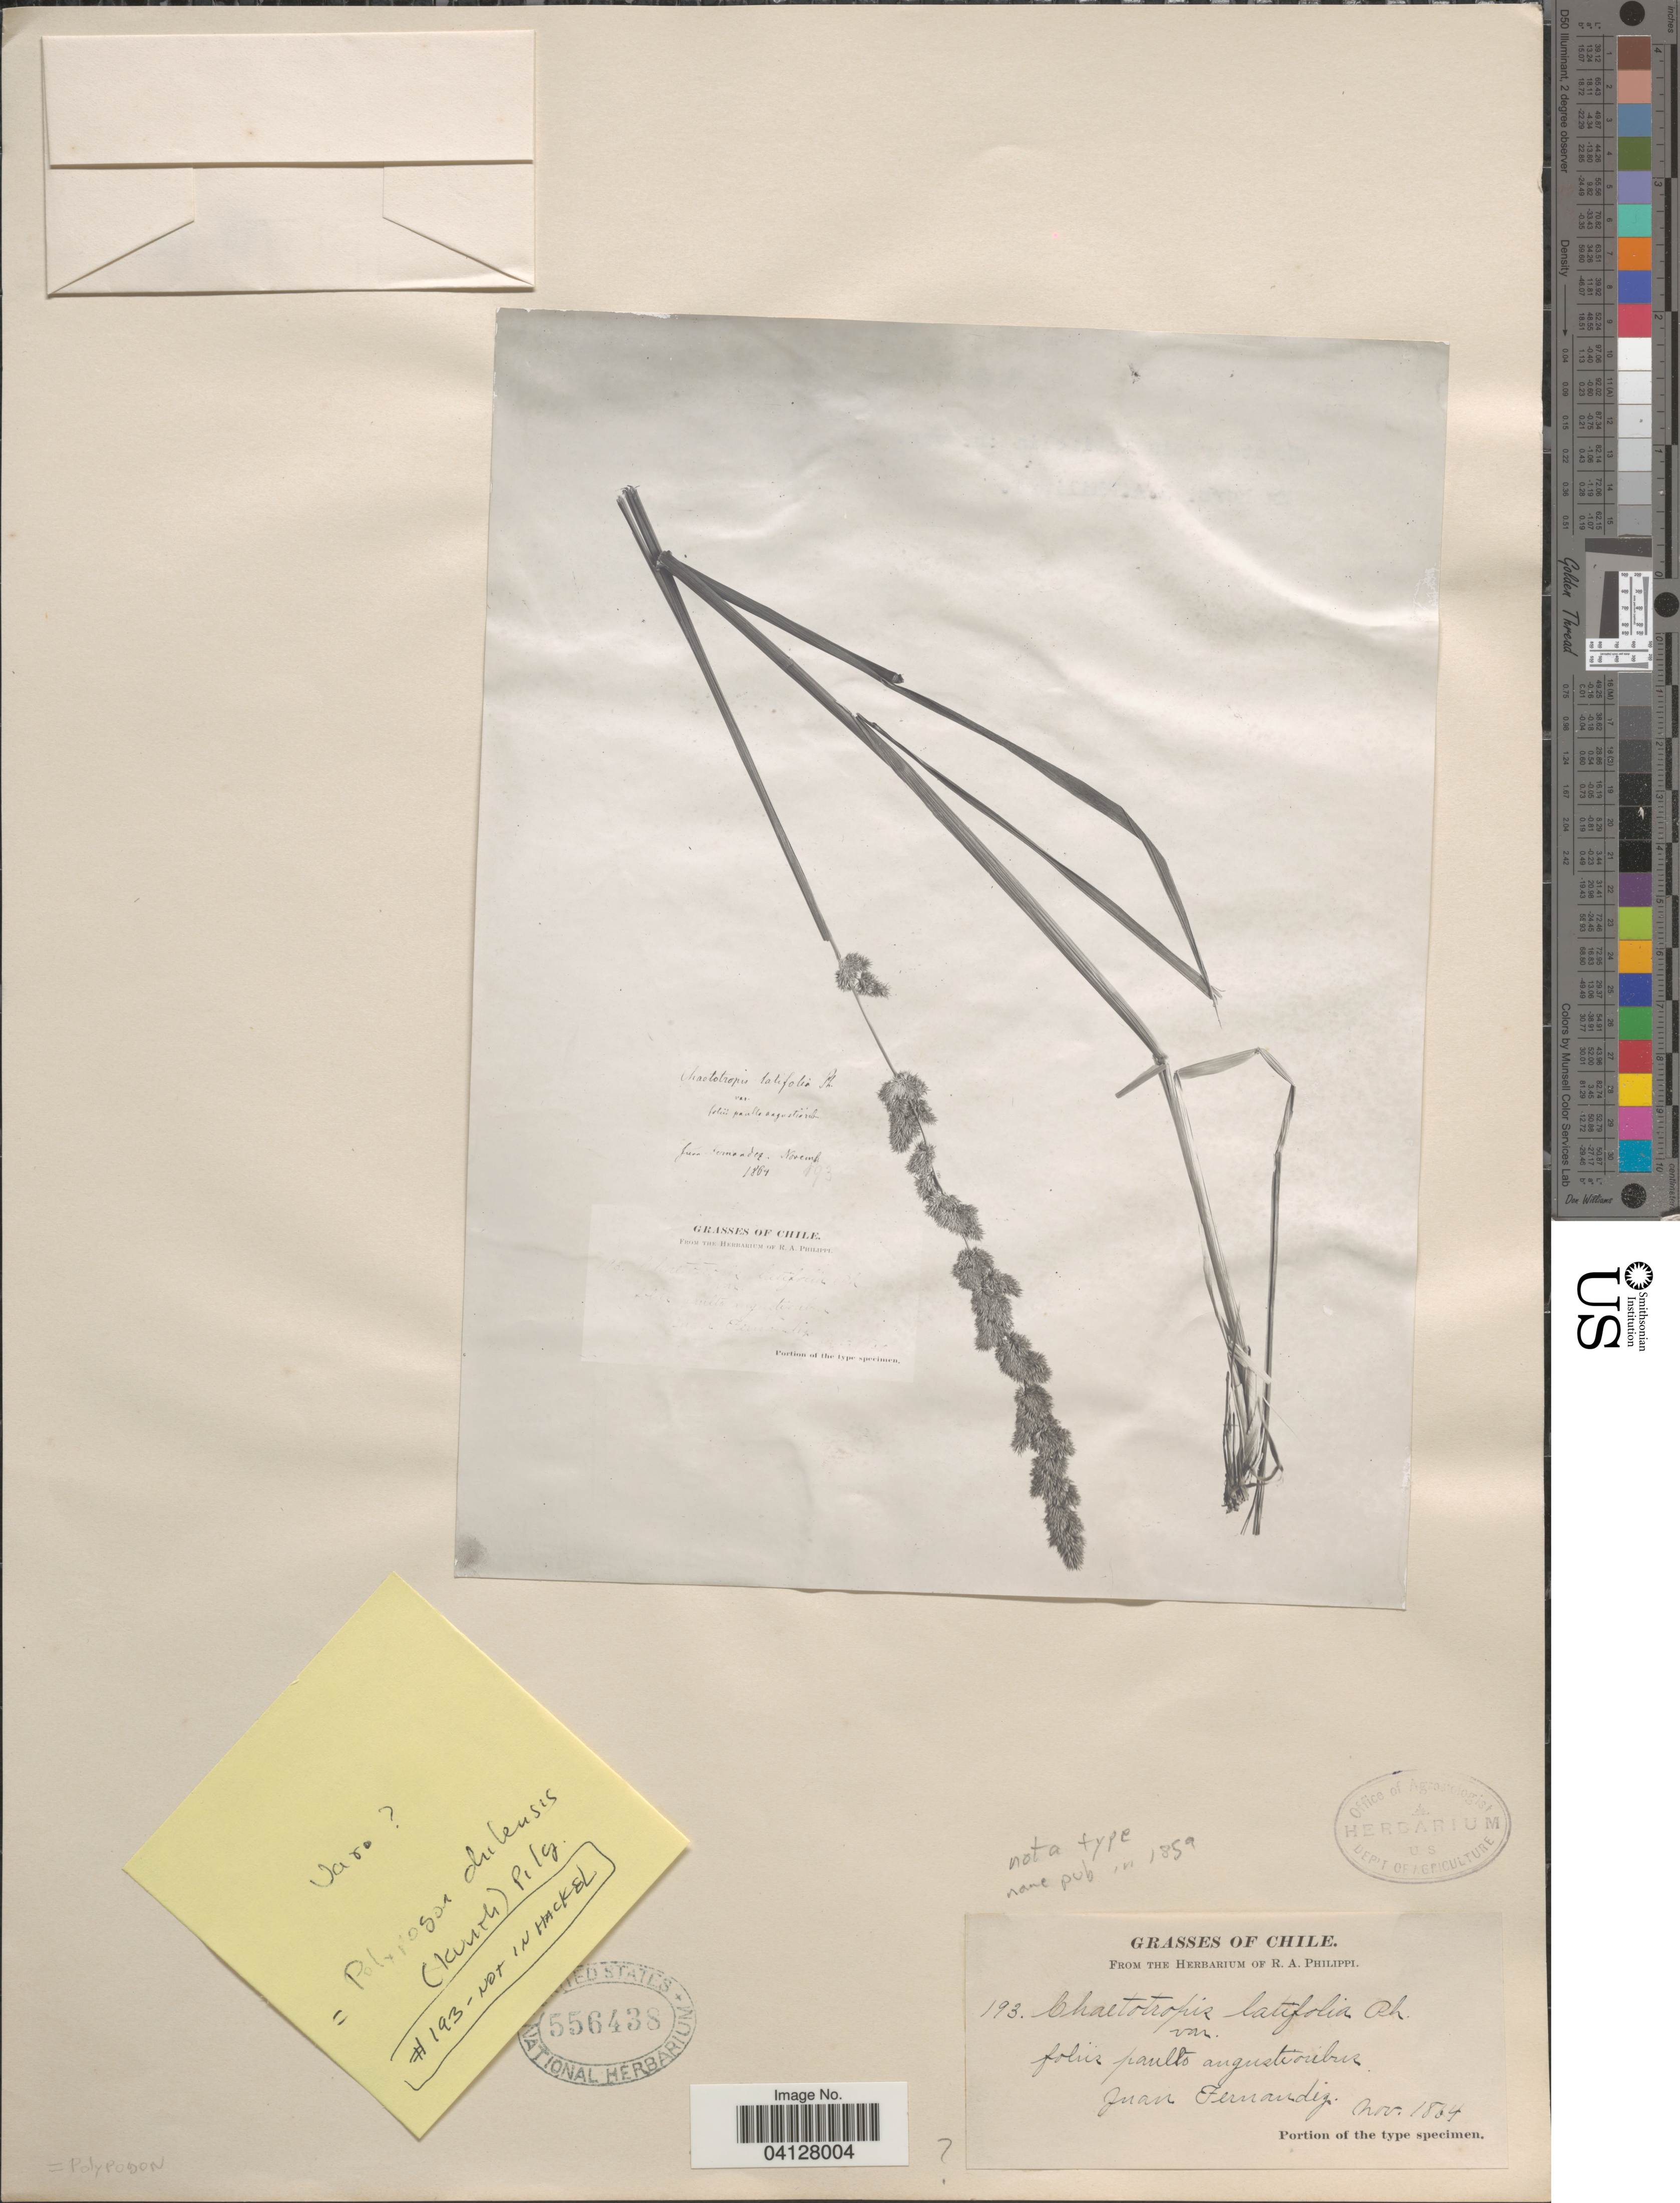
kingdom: Plantae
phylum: Tracheophyta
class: Liliopsida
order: Poales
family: Poaceae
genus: Chaetotropis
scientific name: Chaetotropis latifolia var. folius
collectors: ex. herb. R.A. Philippi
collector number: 193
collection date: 1864-11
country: Chile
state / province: Valparaíso (V)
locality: Juan Fernandez.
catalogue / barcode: US 556438